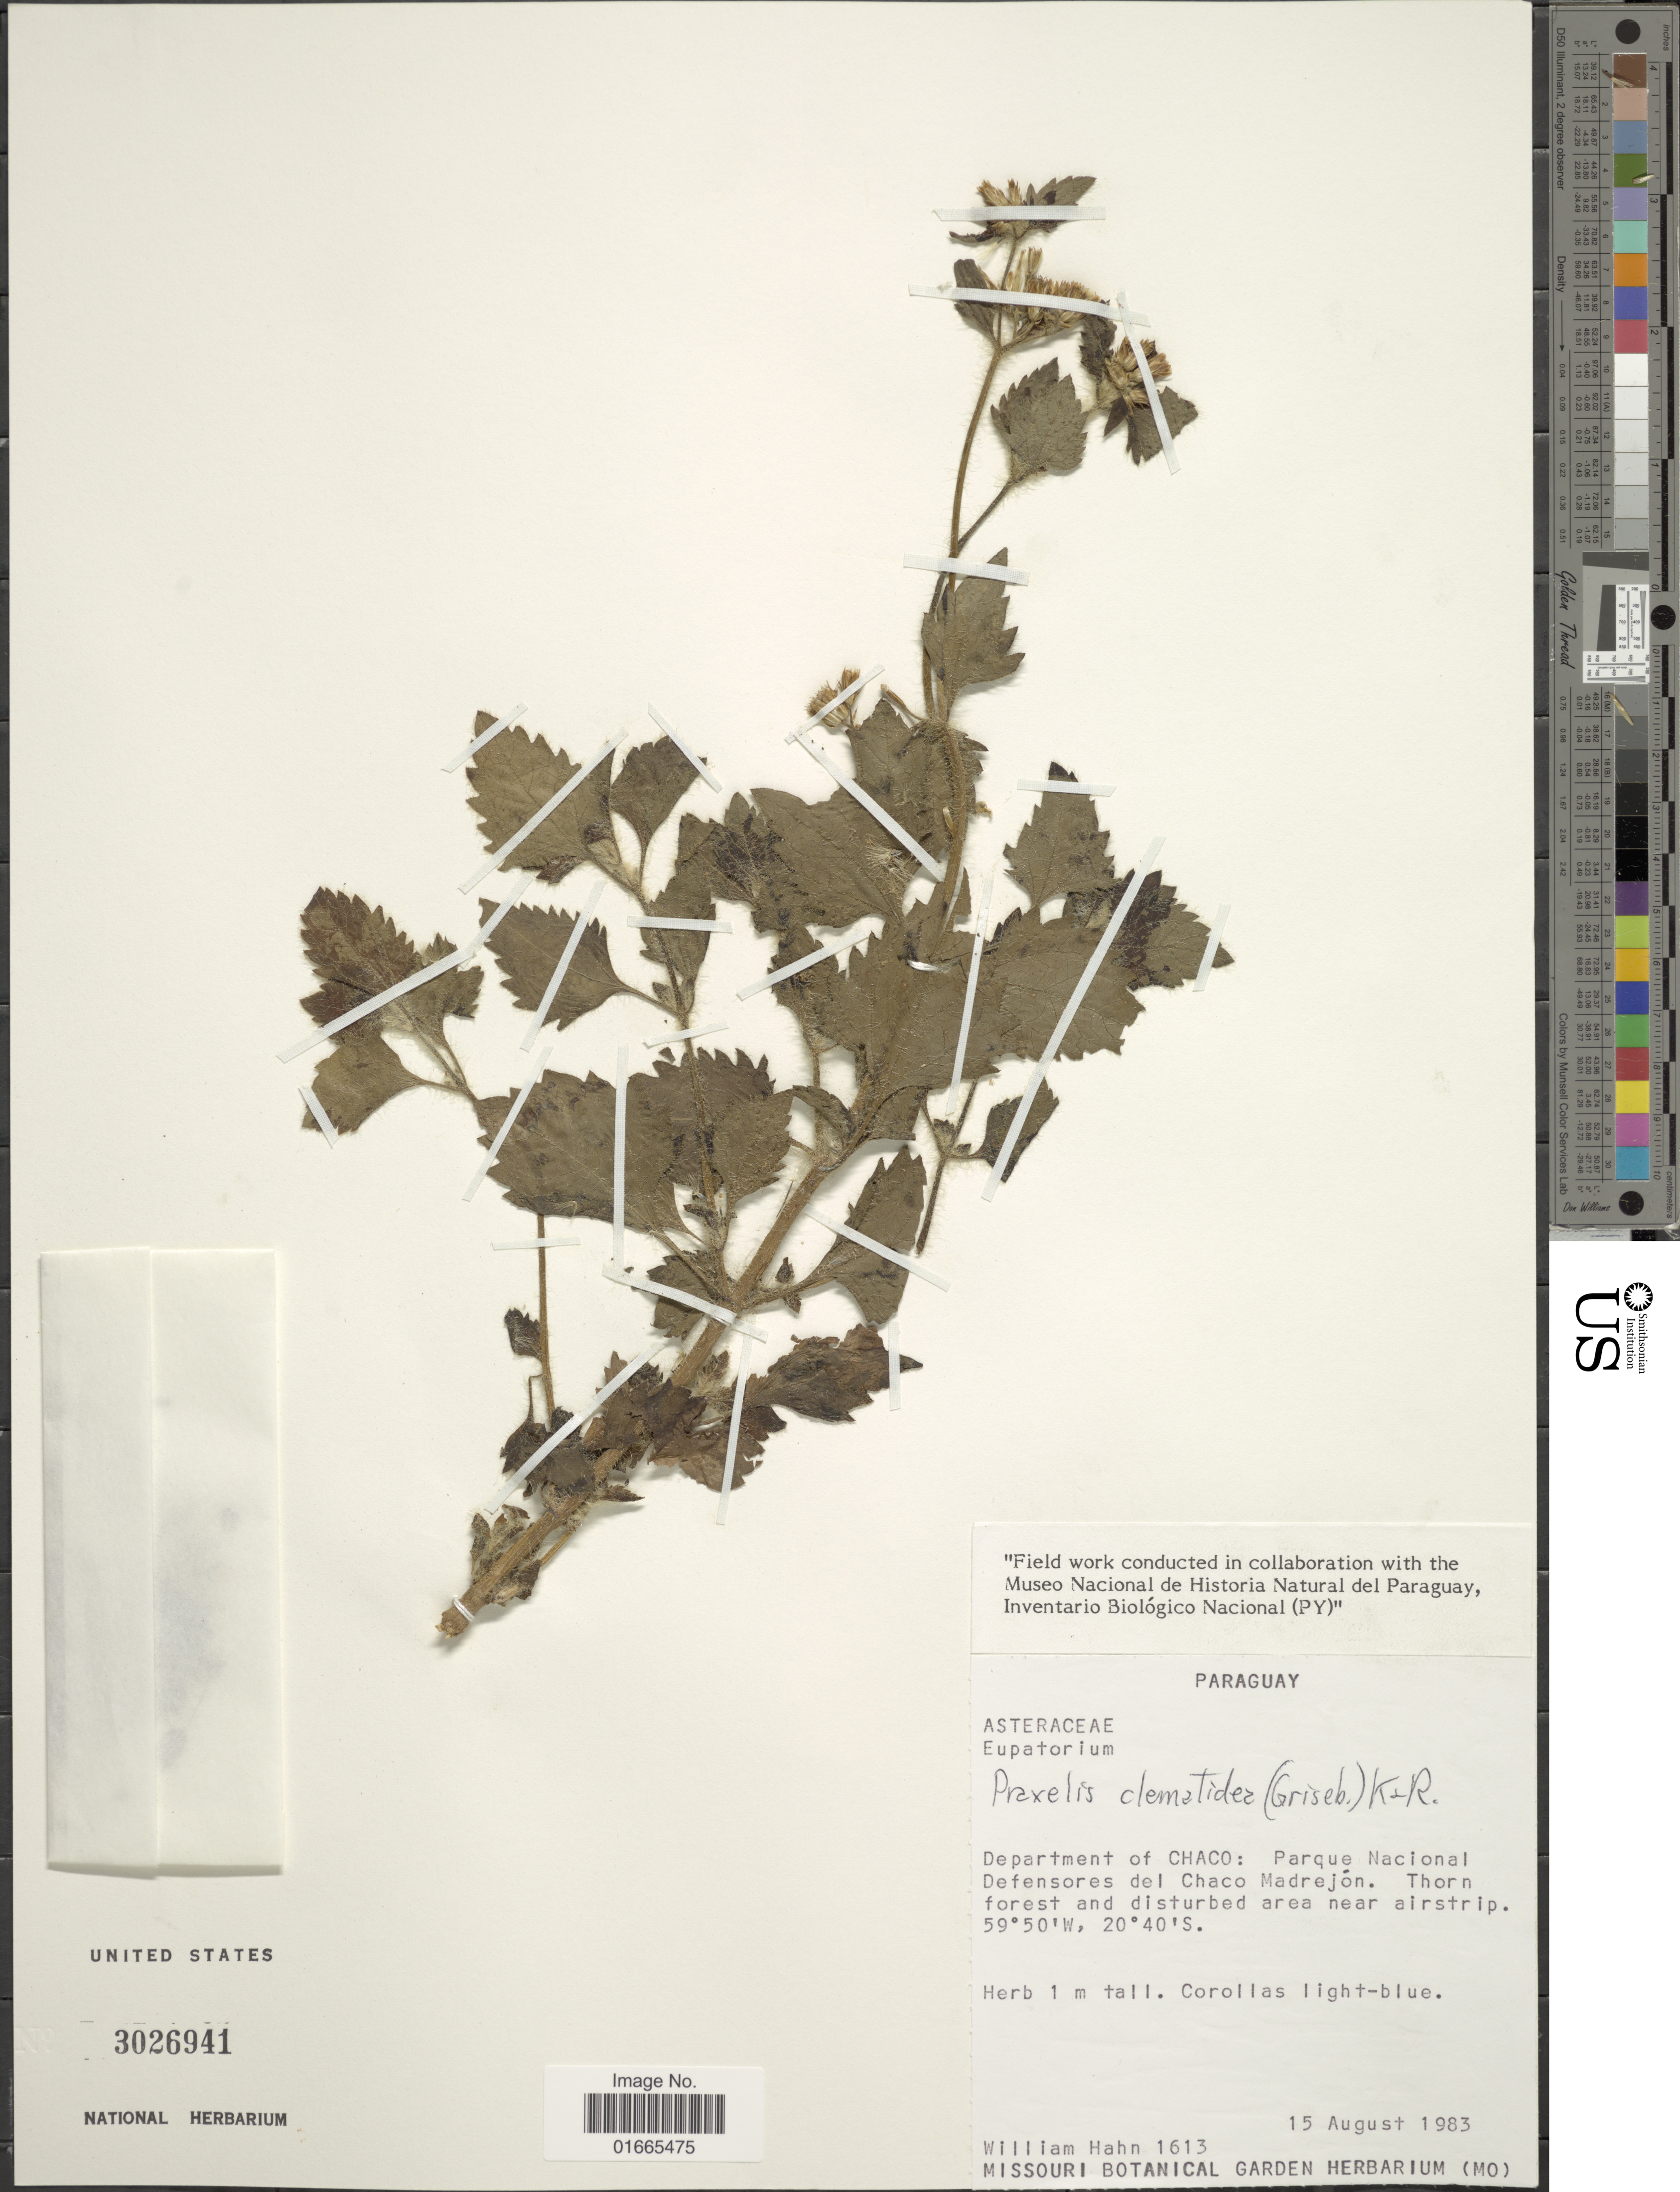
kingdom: Plantae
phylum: Tracheophyta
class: Magnoliopsida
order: Asterales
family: Asteraceae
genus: Praxelis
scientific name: Praxelis clematidea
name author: (Griseb.) R.M. King & H. Rob.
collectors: W. Hahn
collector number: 1613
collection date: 1983-08-15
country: Argentina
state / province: Chaco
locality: Departmento of Chaco: Parque Nacional Defensores del Chaco Madrejón. Thorn forest and disturbed area near airstrip.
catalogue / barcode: US 3026941